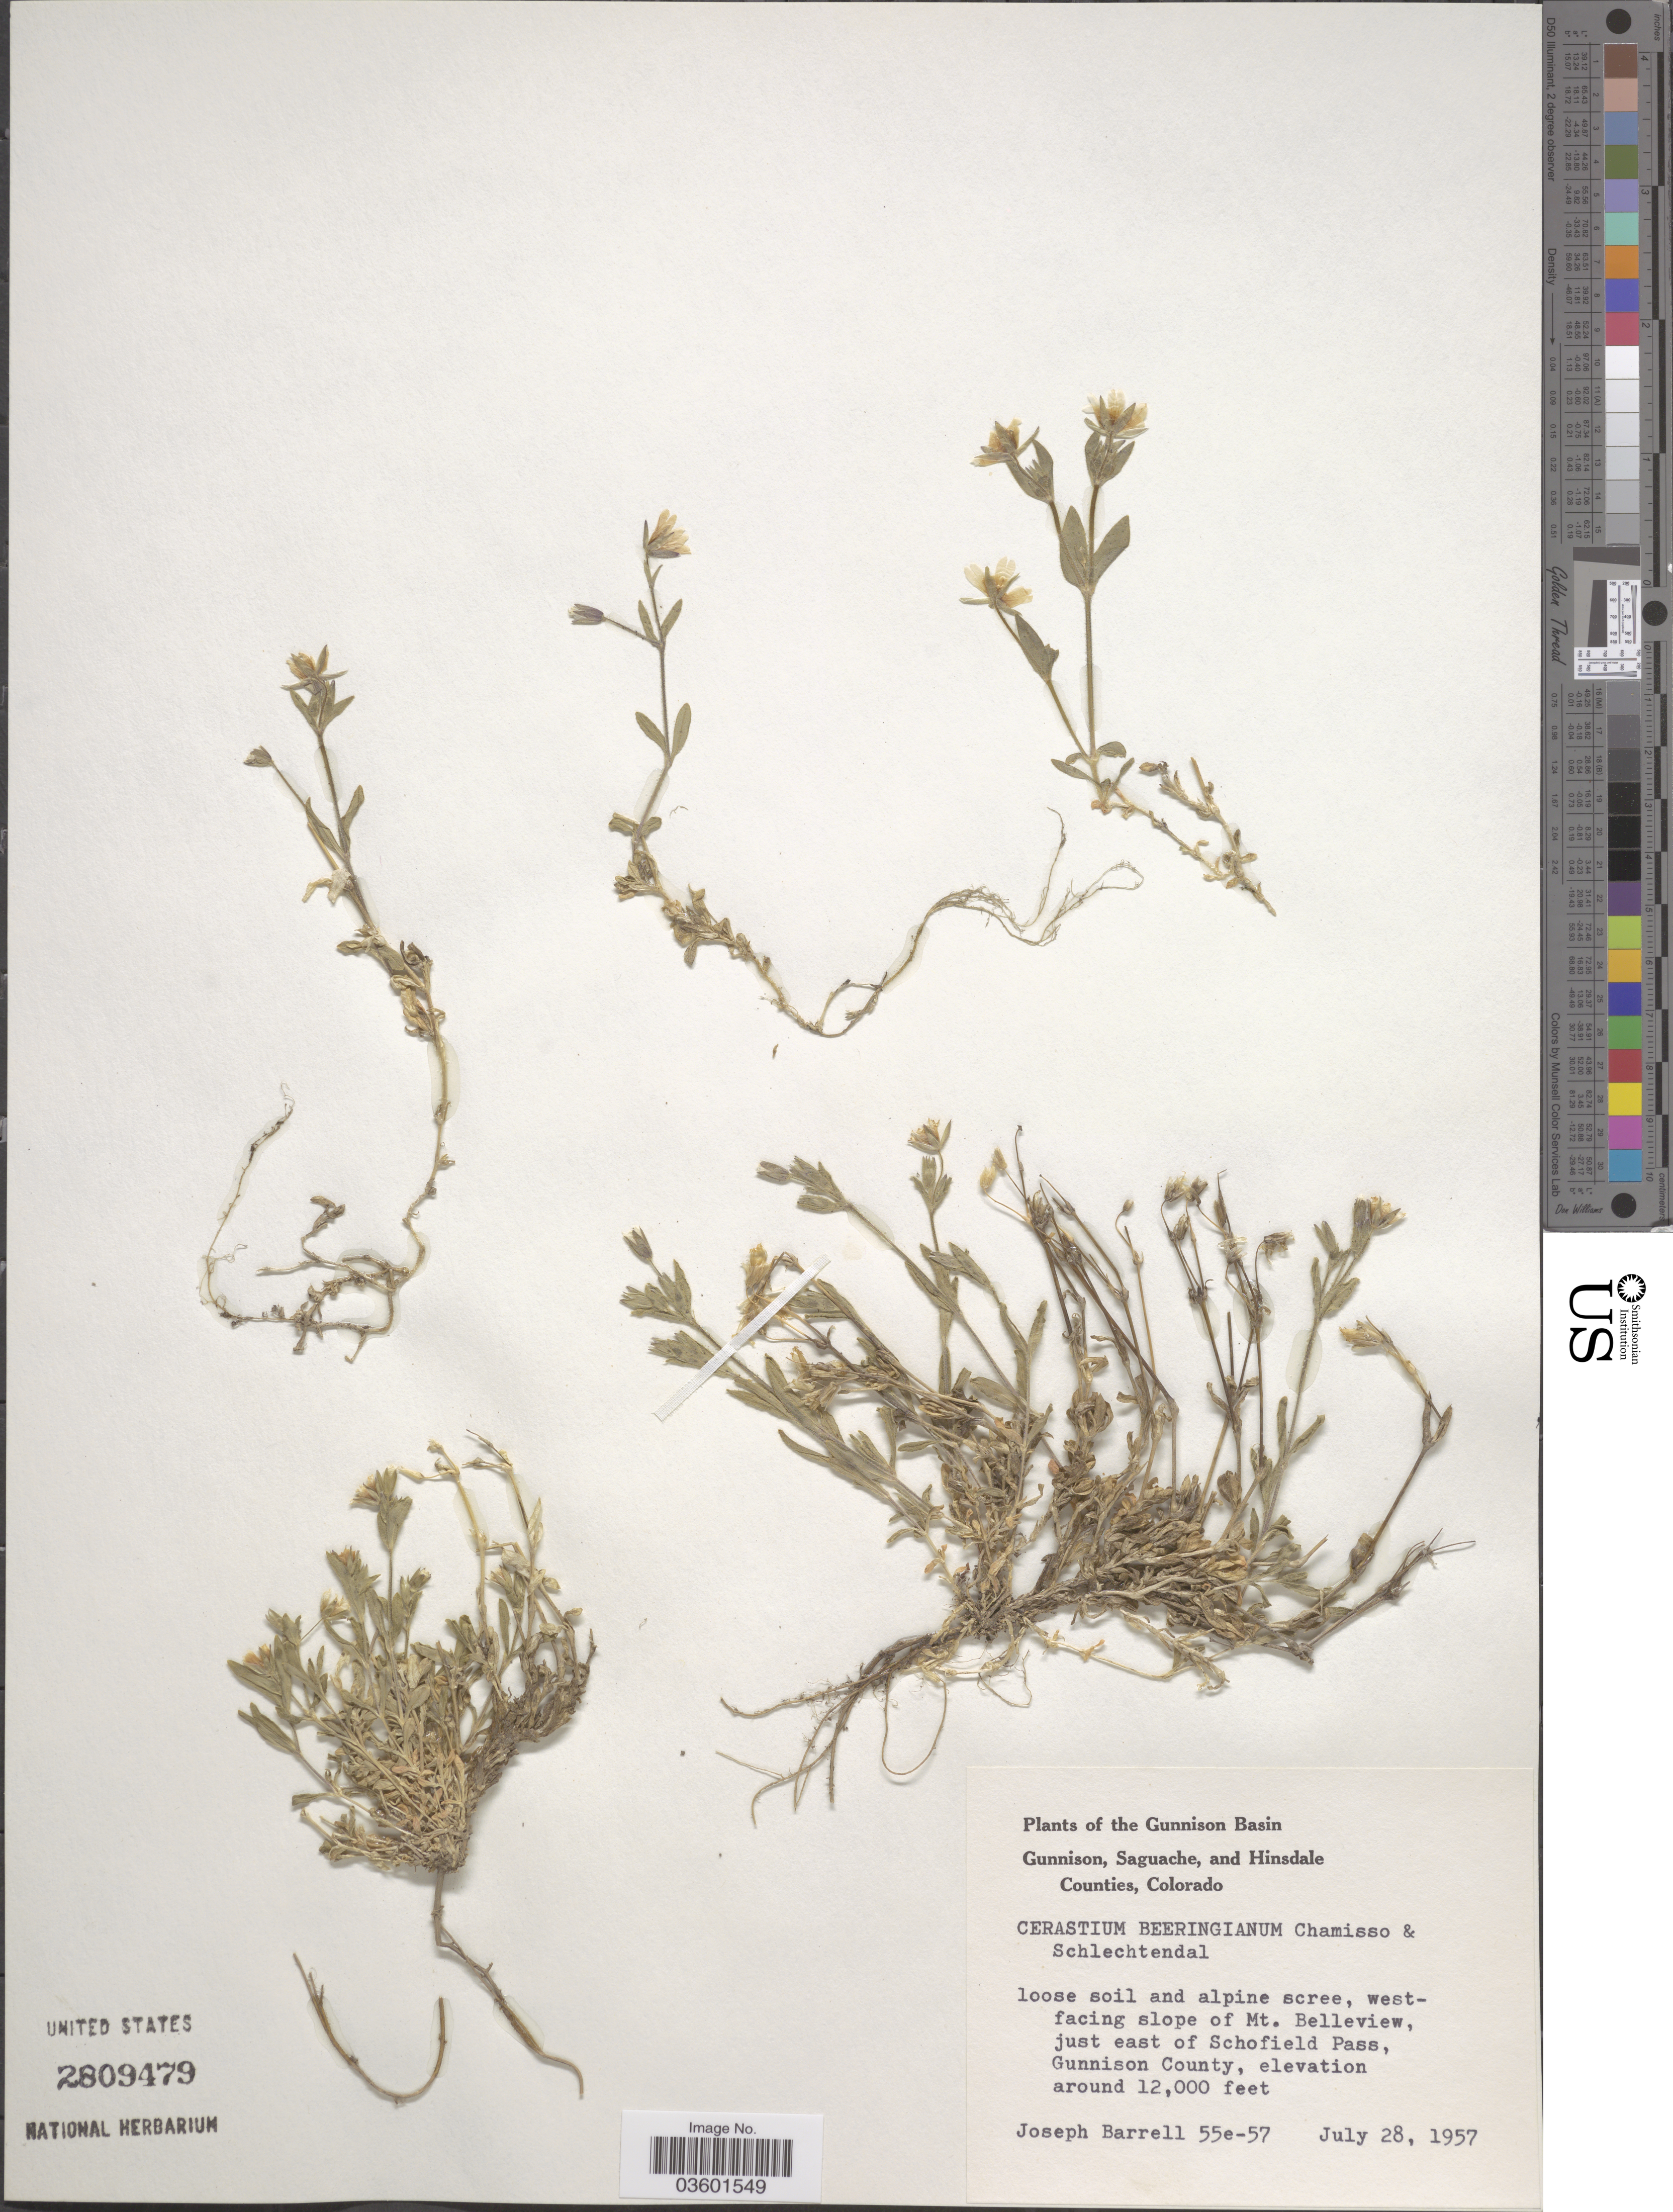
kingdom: Plantae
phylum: Tracheophyta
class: Magnoliopsida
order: Caryophyllales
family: Caryophyllaceae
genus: Cerastium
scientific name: Cerastium beeringianum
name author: Cham. & Schltdl.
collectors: J. Barrell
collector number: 55e-57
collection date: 1957-07-28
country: United States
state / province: Colorado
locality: The Gunnison Basin. Westfacing slope of Mt. Belleview, just east of Schofield Pass, Gunnison County.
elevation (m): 3658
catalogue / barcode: US 2809479